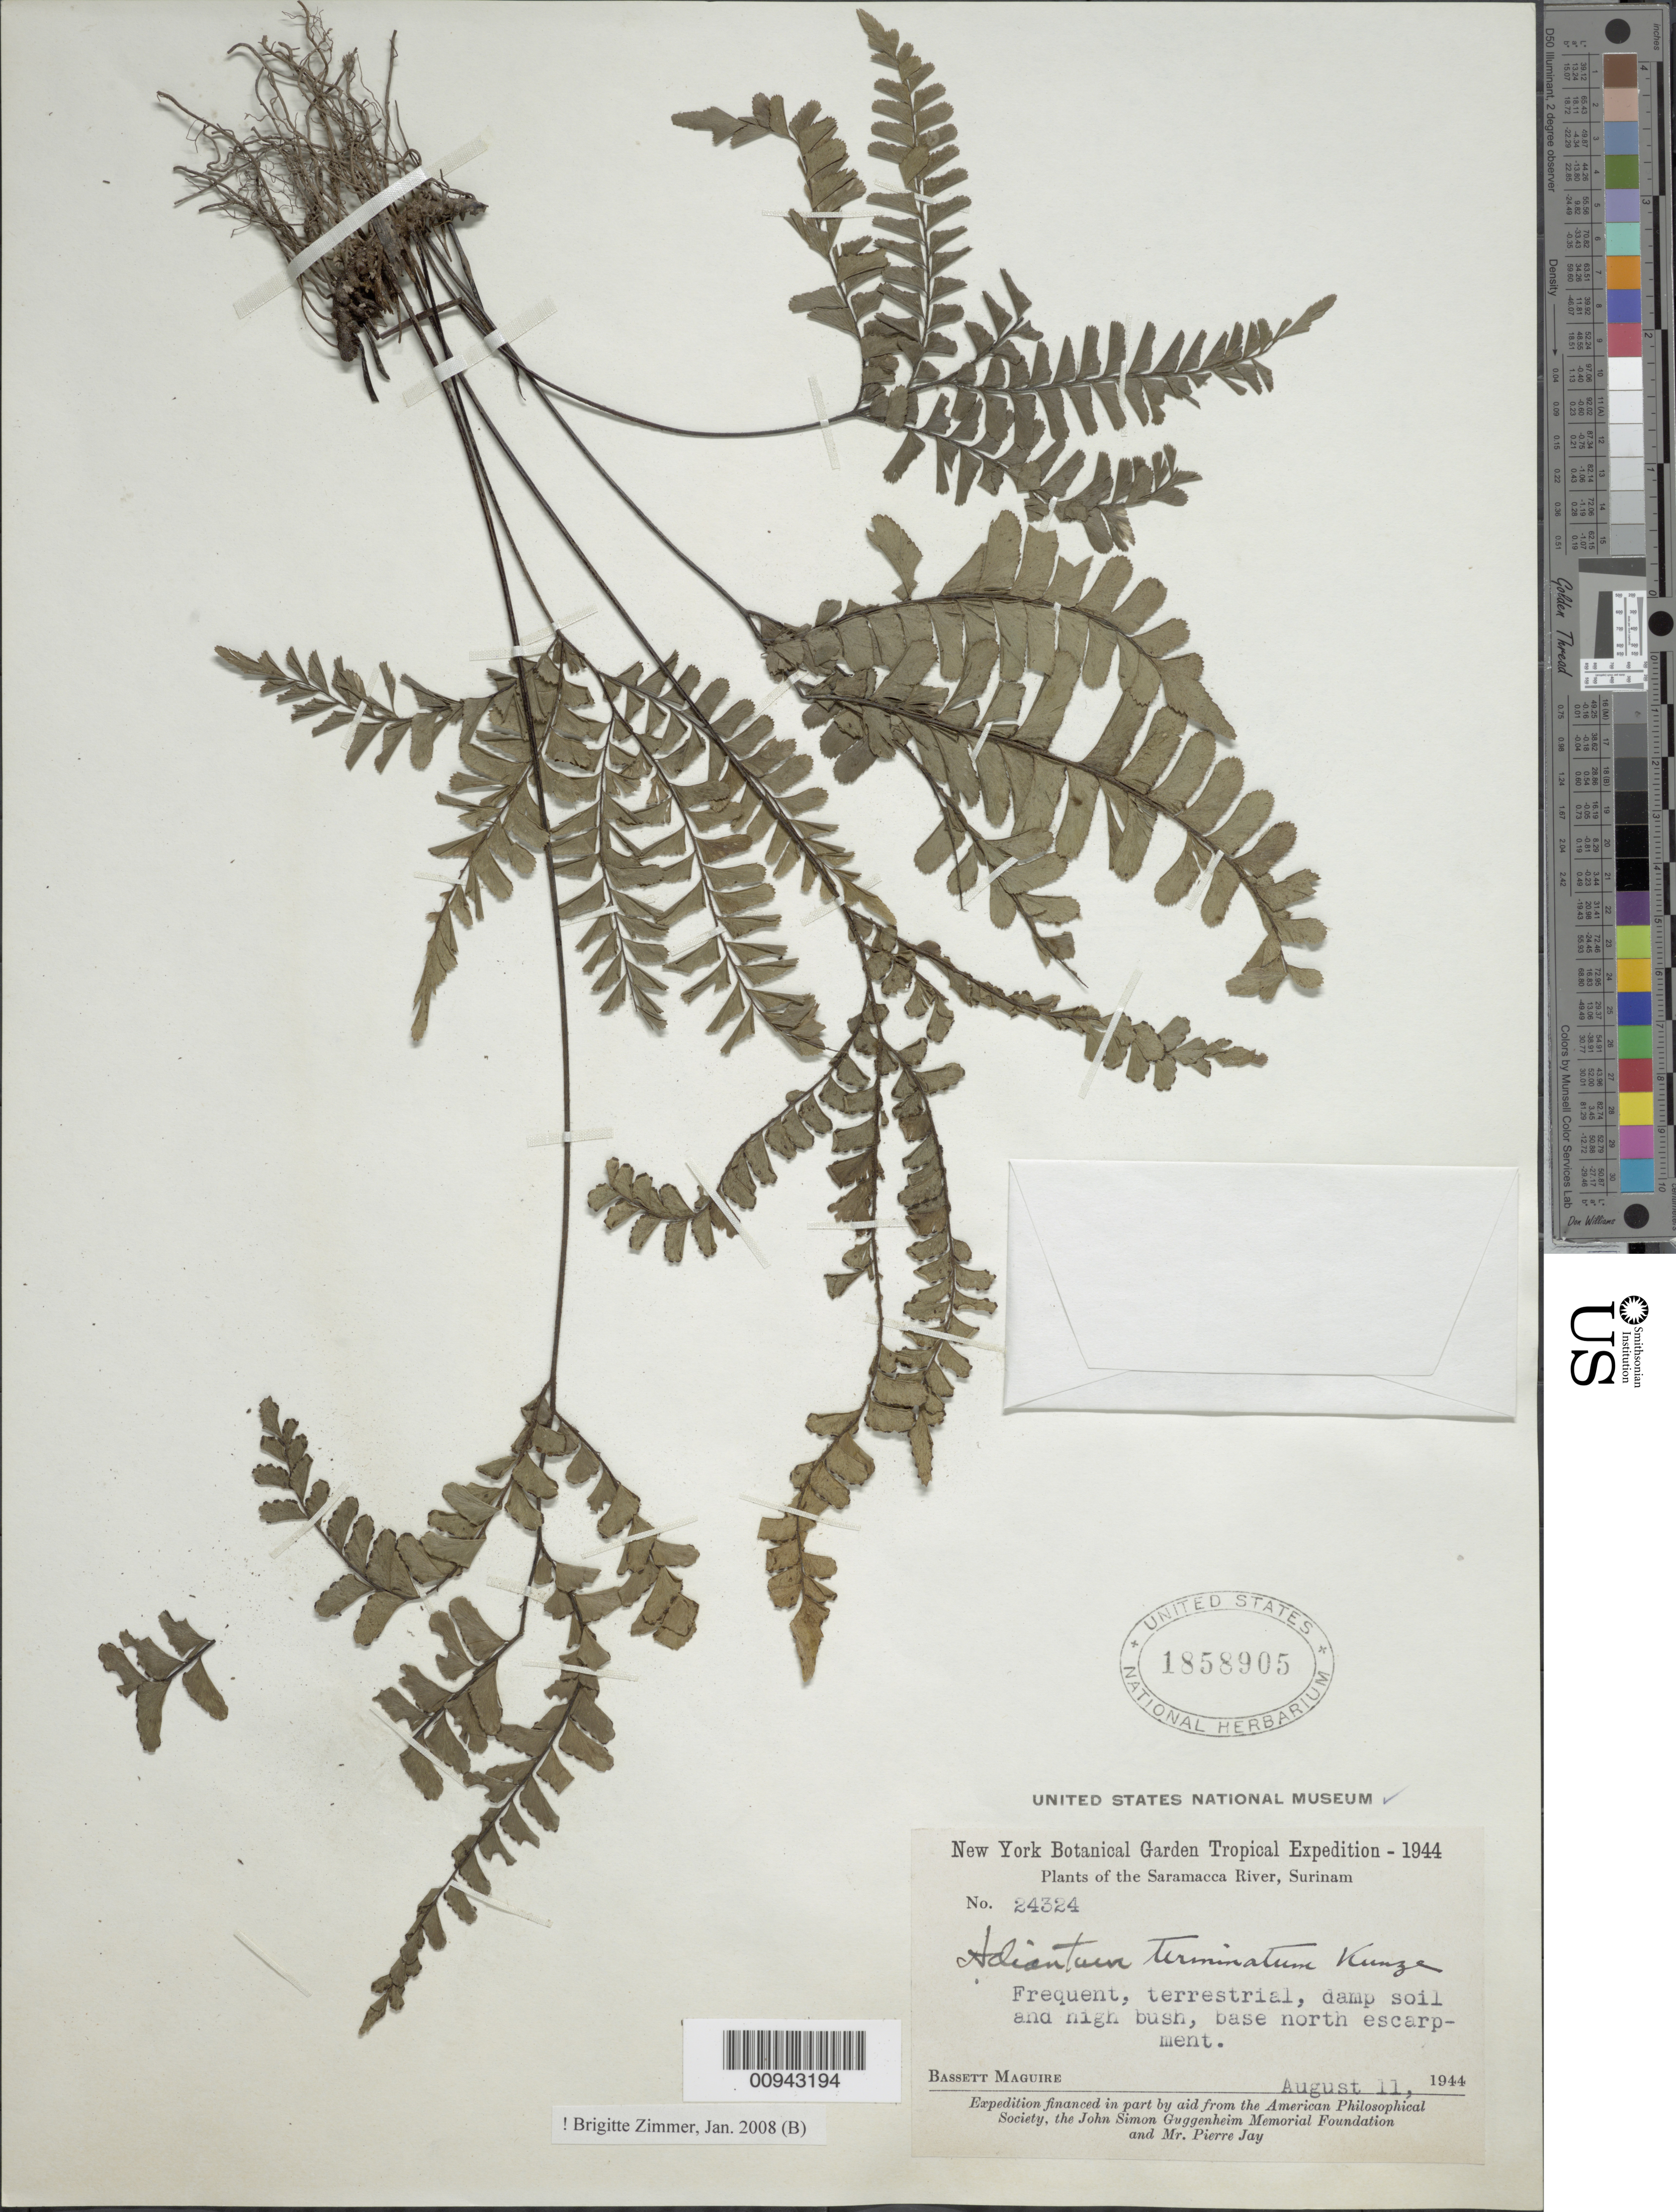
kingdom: Plantae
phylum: Tracheophyta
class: Polypodiopsida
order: Polypodiales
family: Pteridaceae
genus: Adiantum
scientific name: Adiantum terminatum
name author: Kunze ex Miq.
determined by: Zimmer, B.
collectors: B. Maguire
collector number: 24324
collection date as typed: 11-Aug-44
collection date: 1944-08-11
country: Suriname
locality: Saramacca River, base north escarpment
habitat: Damp soil and high bush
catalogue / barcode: US 1858905